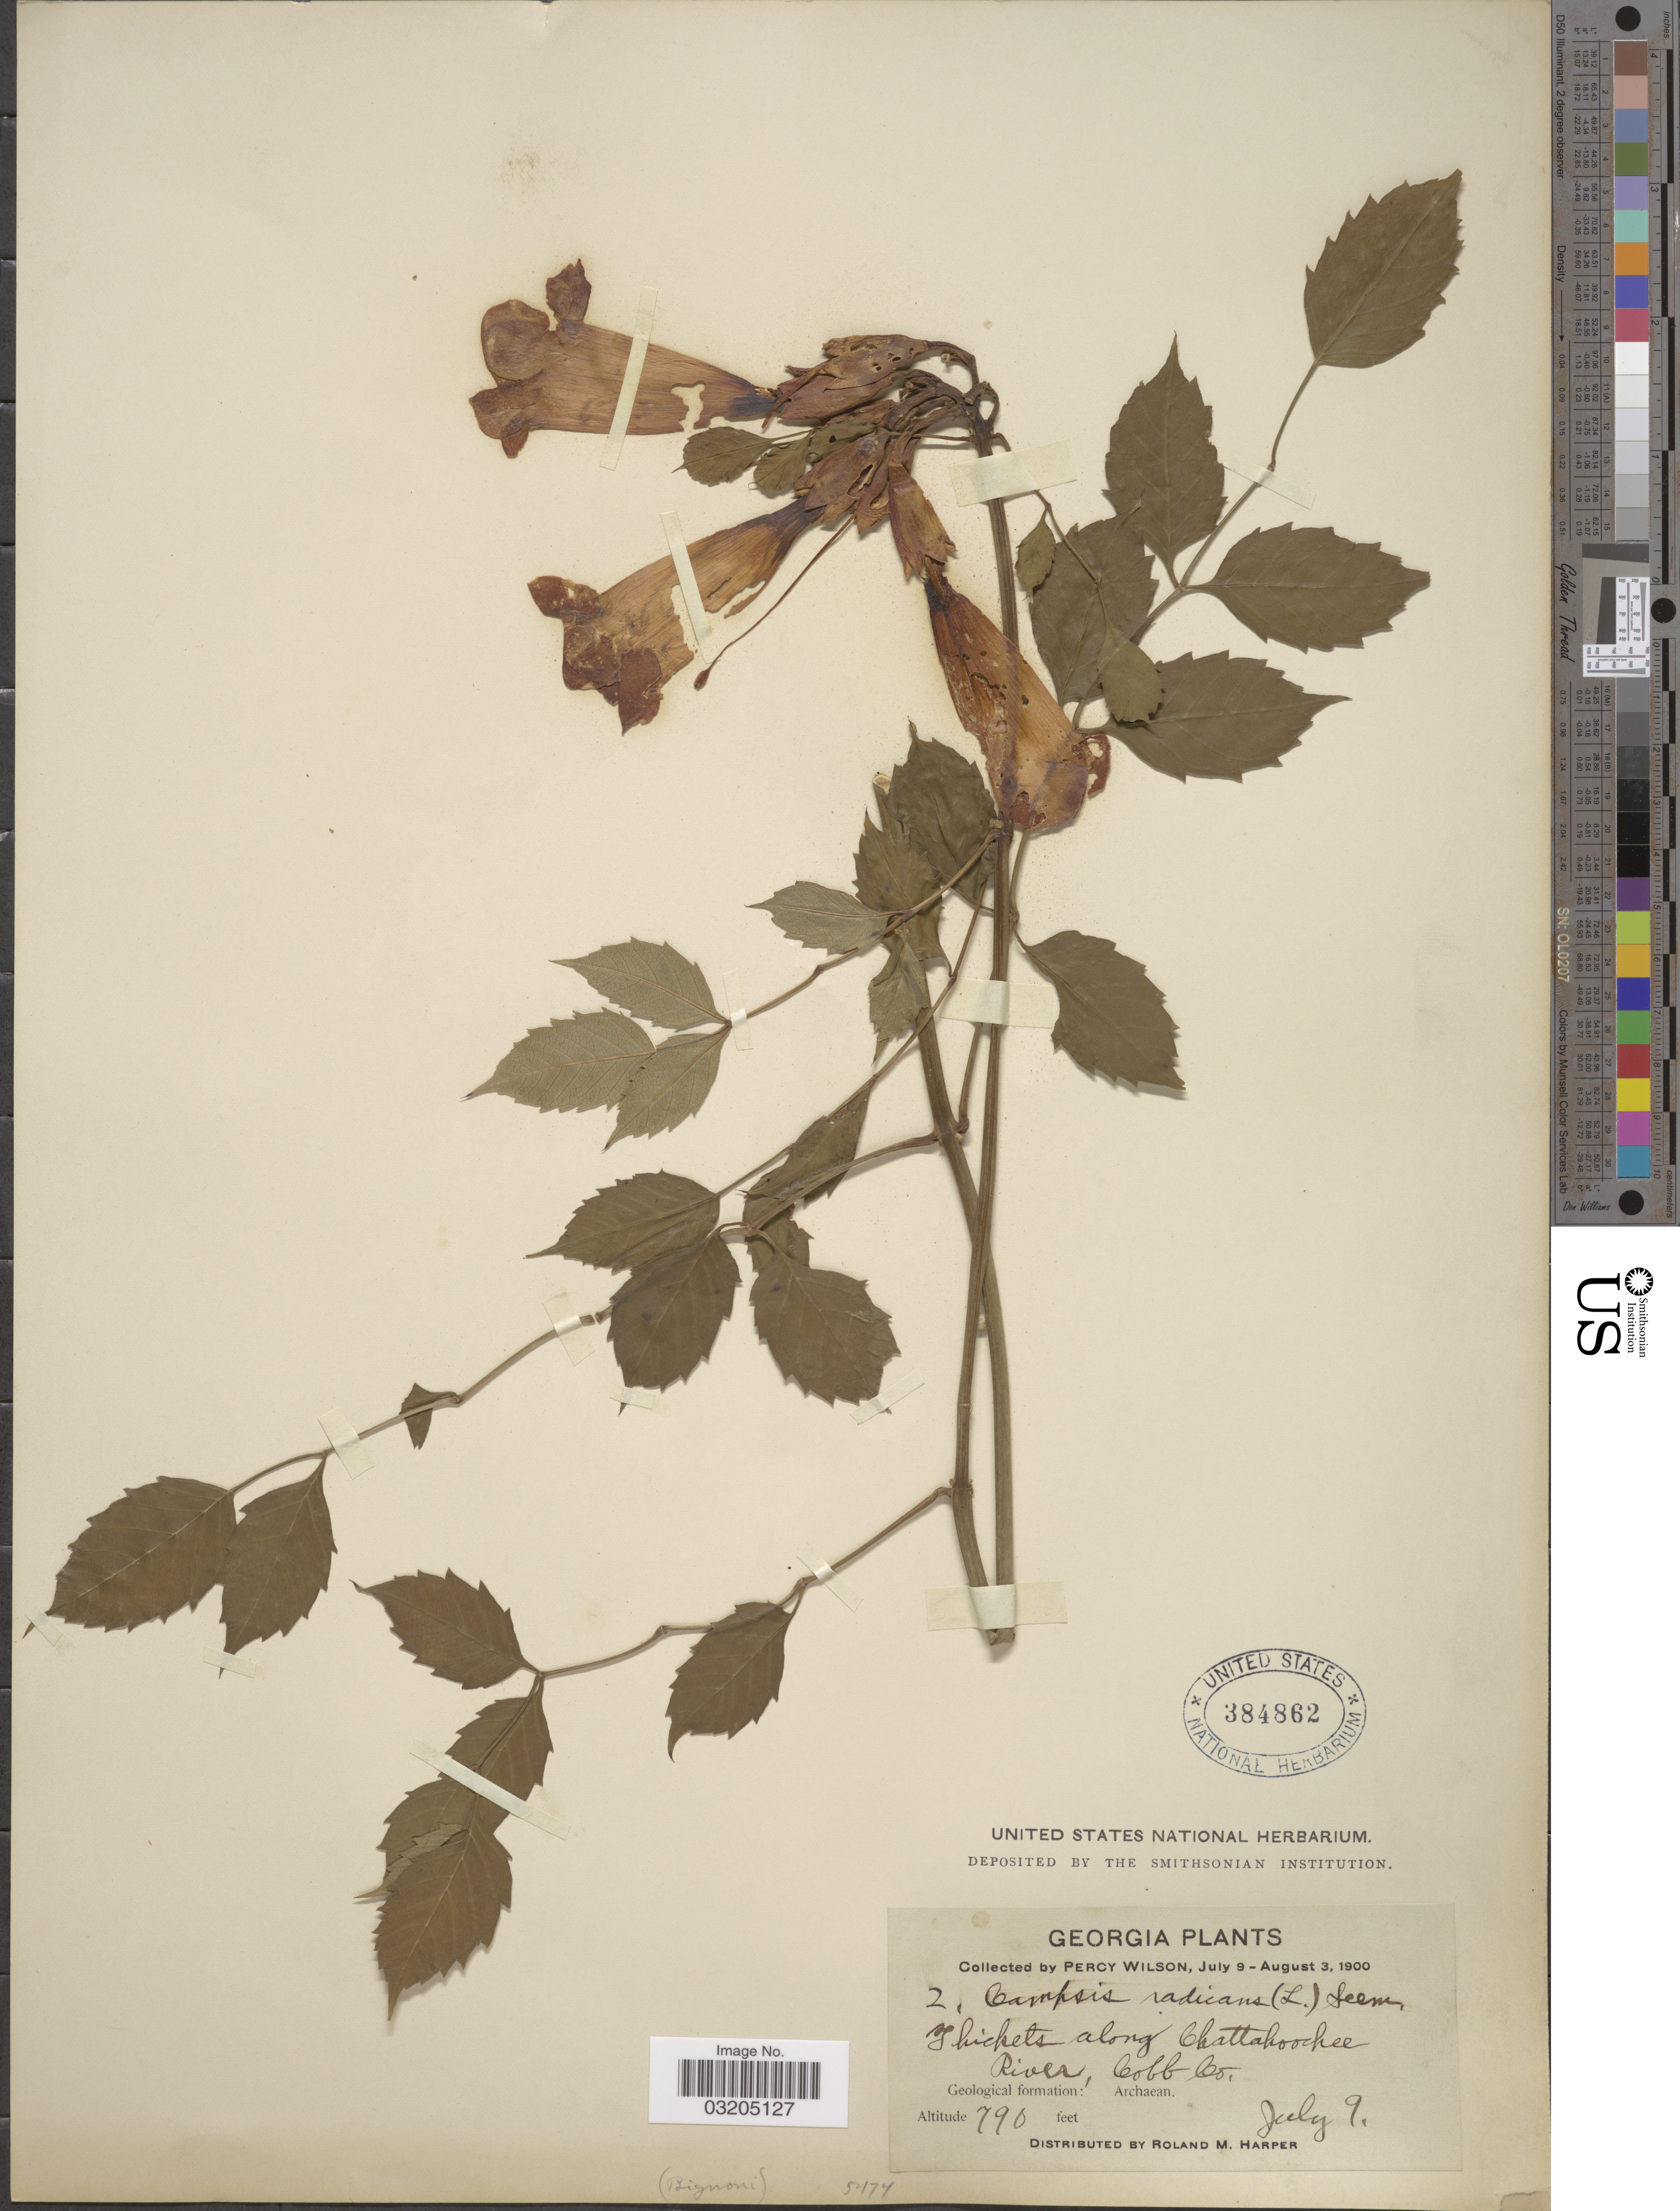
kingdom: Plantae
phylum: Tracheophyta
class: Magnoliopsida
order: Lamiales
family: Bignoniaceae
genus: Campsis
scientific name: Campsis radicans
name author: (L.) Seem.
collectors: P. Wilson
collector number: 2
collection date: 1900-07-09/1900-08-03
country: United States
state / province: Georgia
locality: Thickets along Chattahooche River, Cobb Co. Geological formation: Archaean.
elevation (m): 241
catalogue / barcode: US 384862